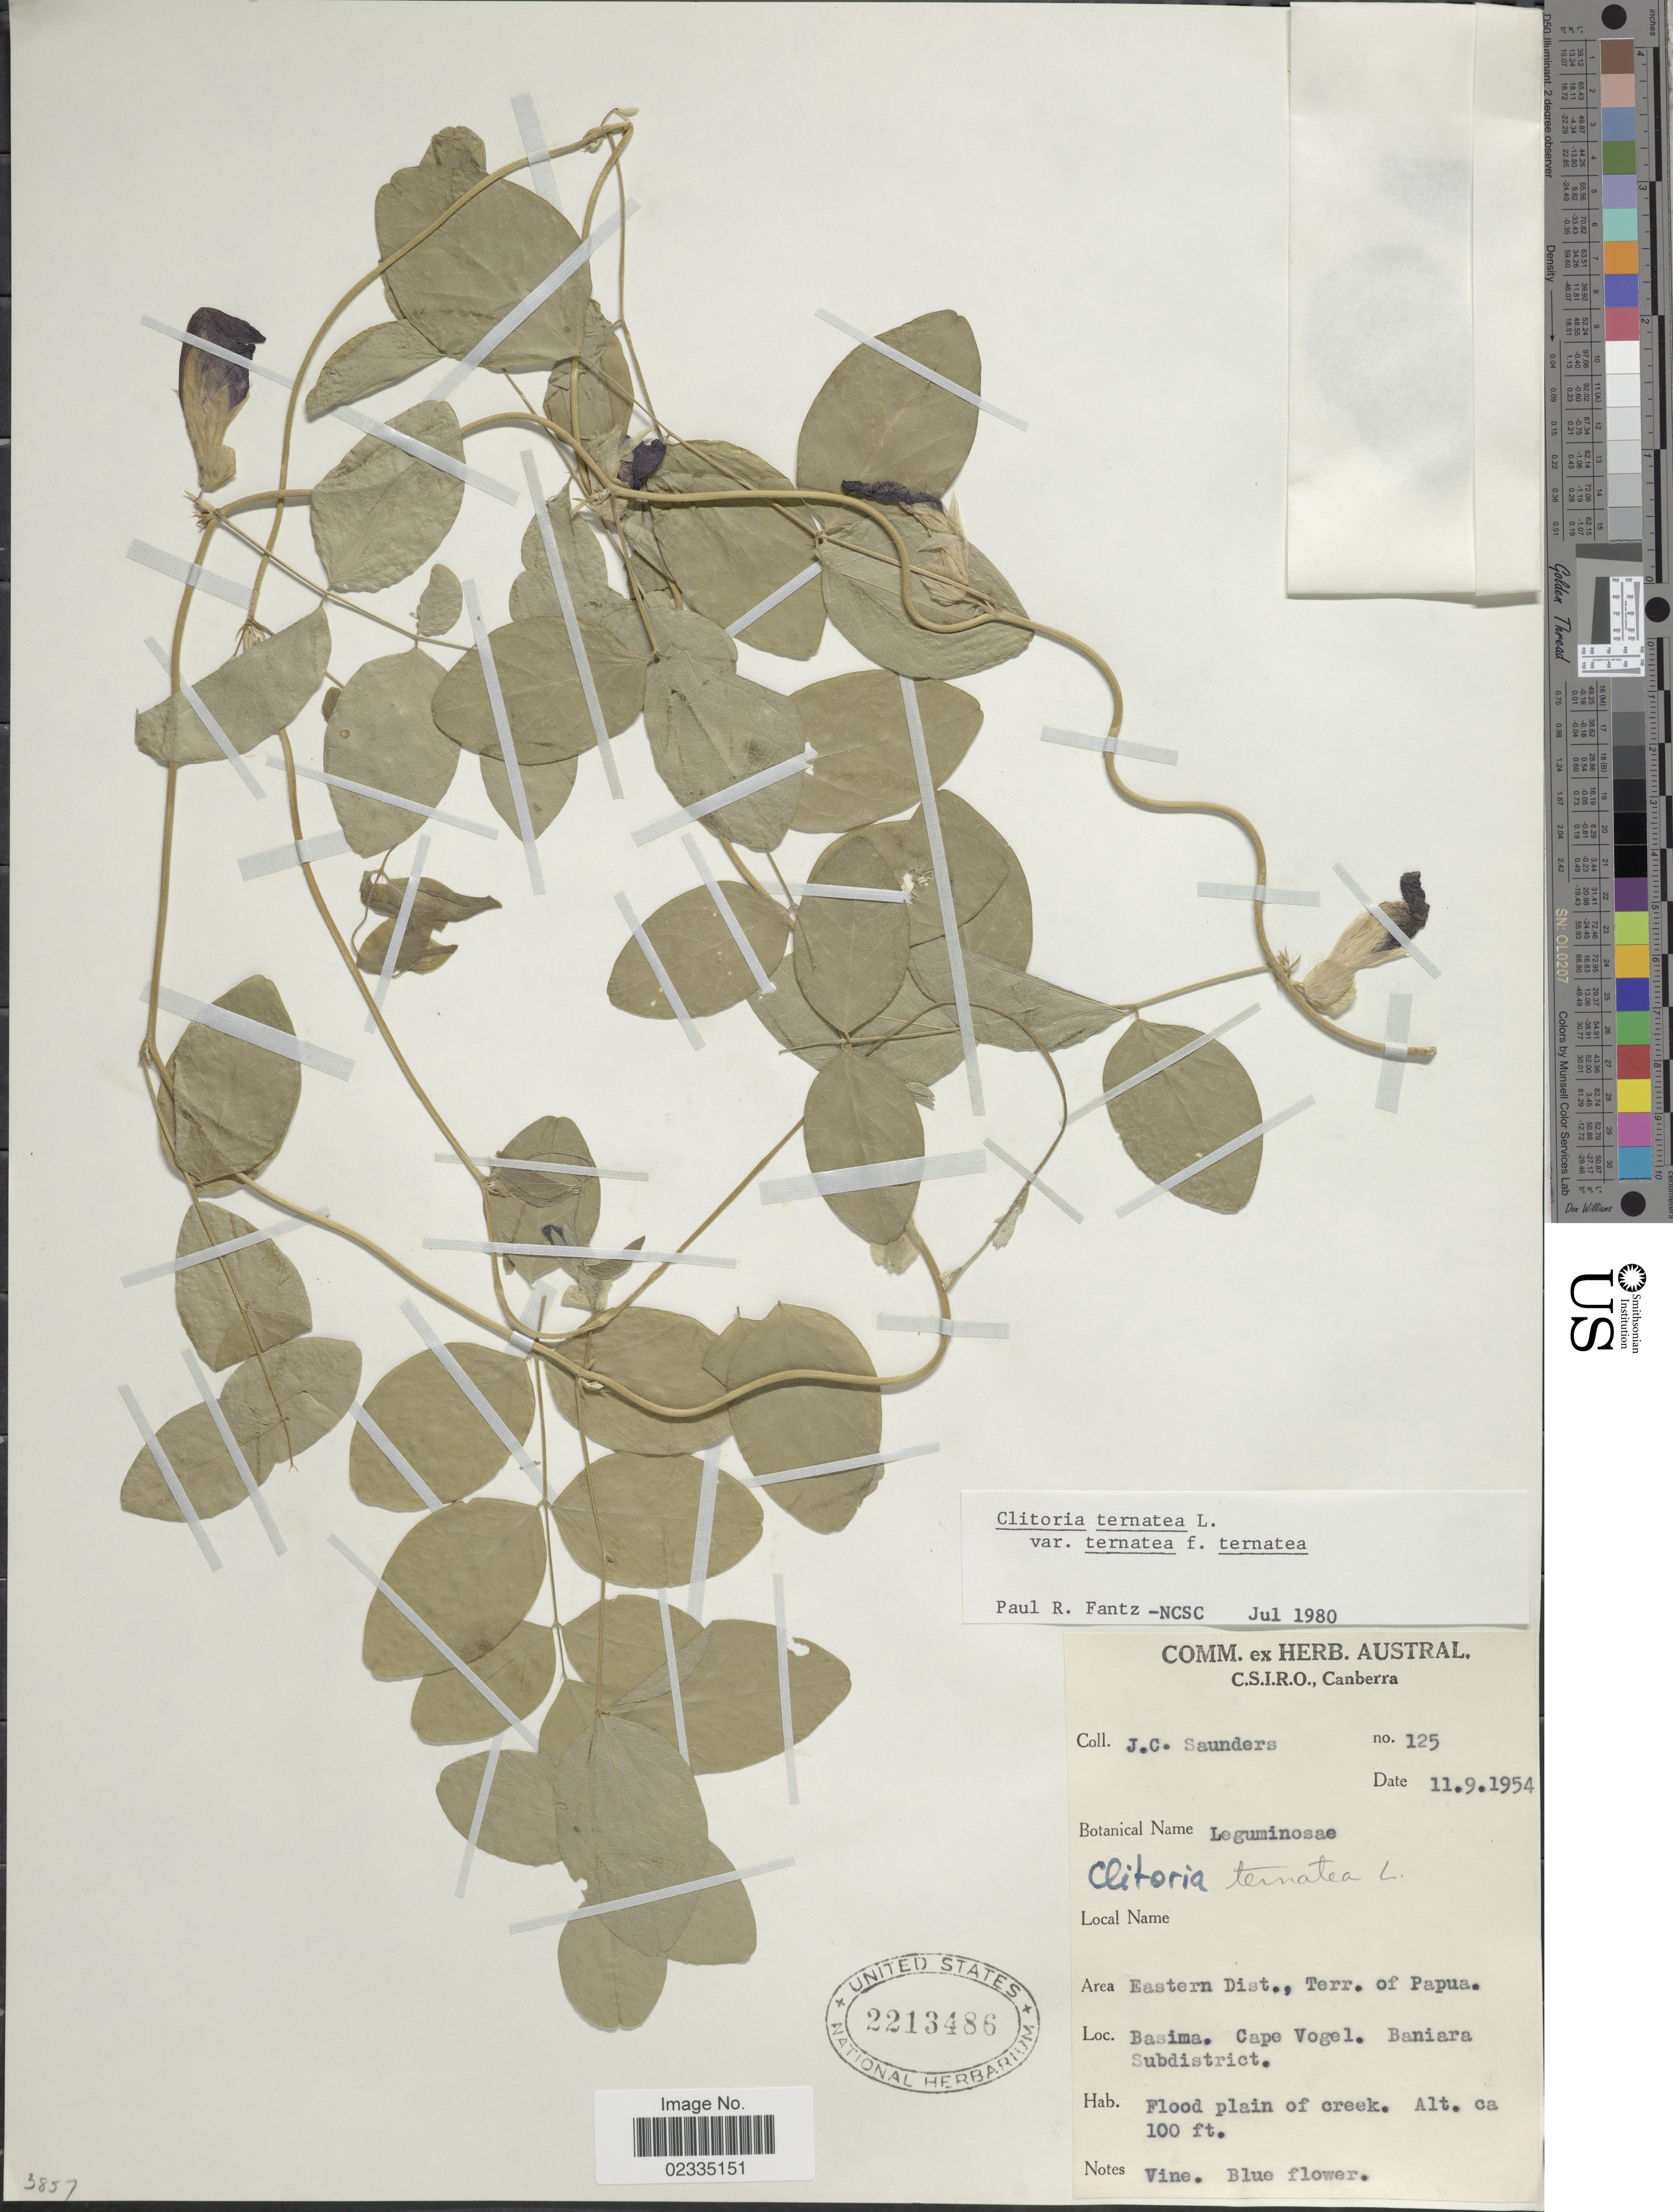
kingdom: Plantae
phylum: Tracheophyta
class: Magnoliopsida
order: Fabales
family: Fabaceae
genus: Clitoria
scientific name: Clitoria ternatea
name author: L.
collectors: J. C. Saunders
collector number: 125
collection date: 1954-09-11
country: Indonesia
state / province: Papua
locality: Area Eastern Dist., Terr of Papua, Basima, Cape Vogel. Baniara Subdistrict, Flood plain of creek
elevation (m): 30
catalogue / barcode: US 2213486